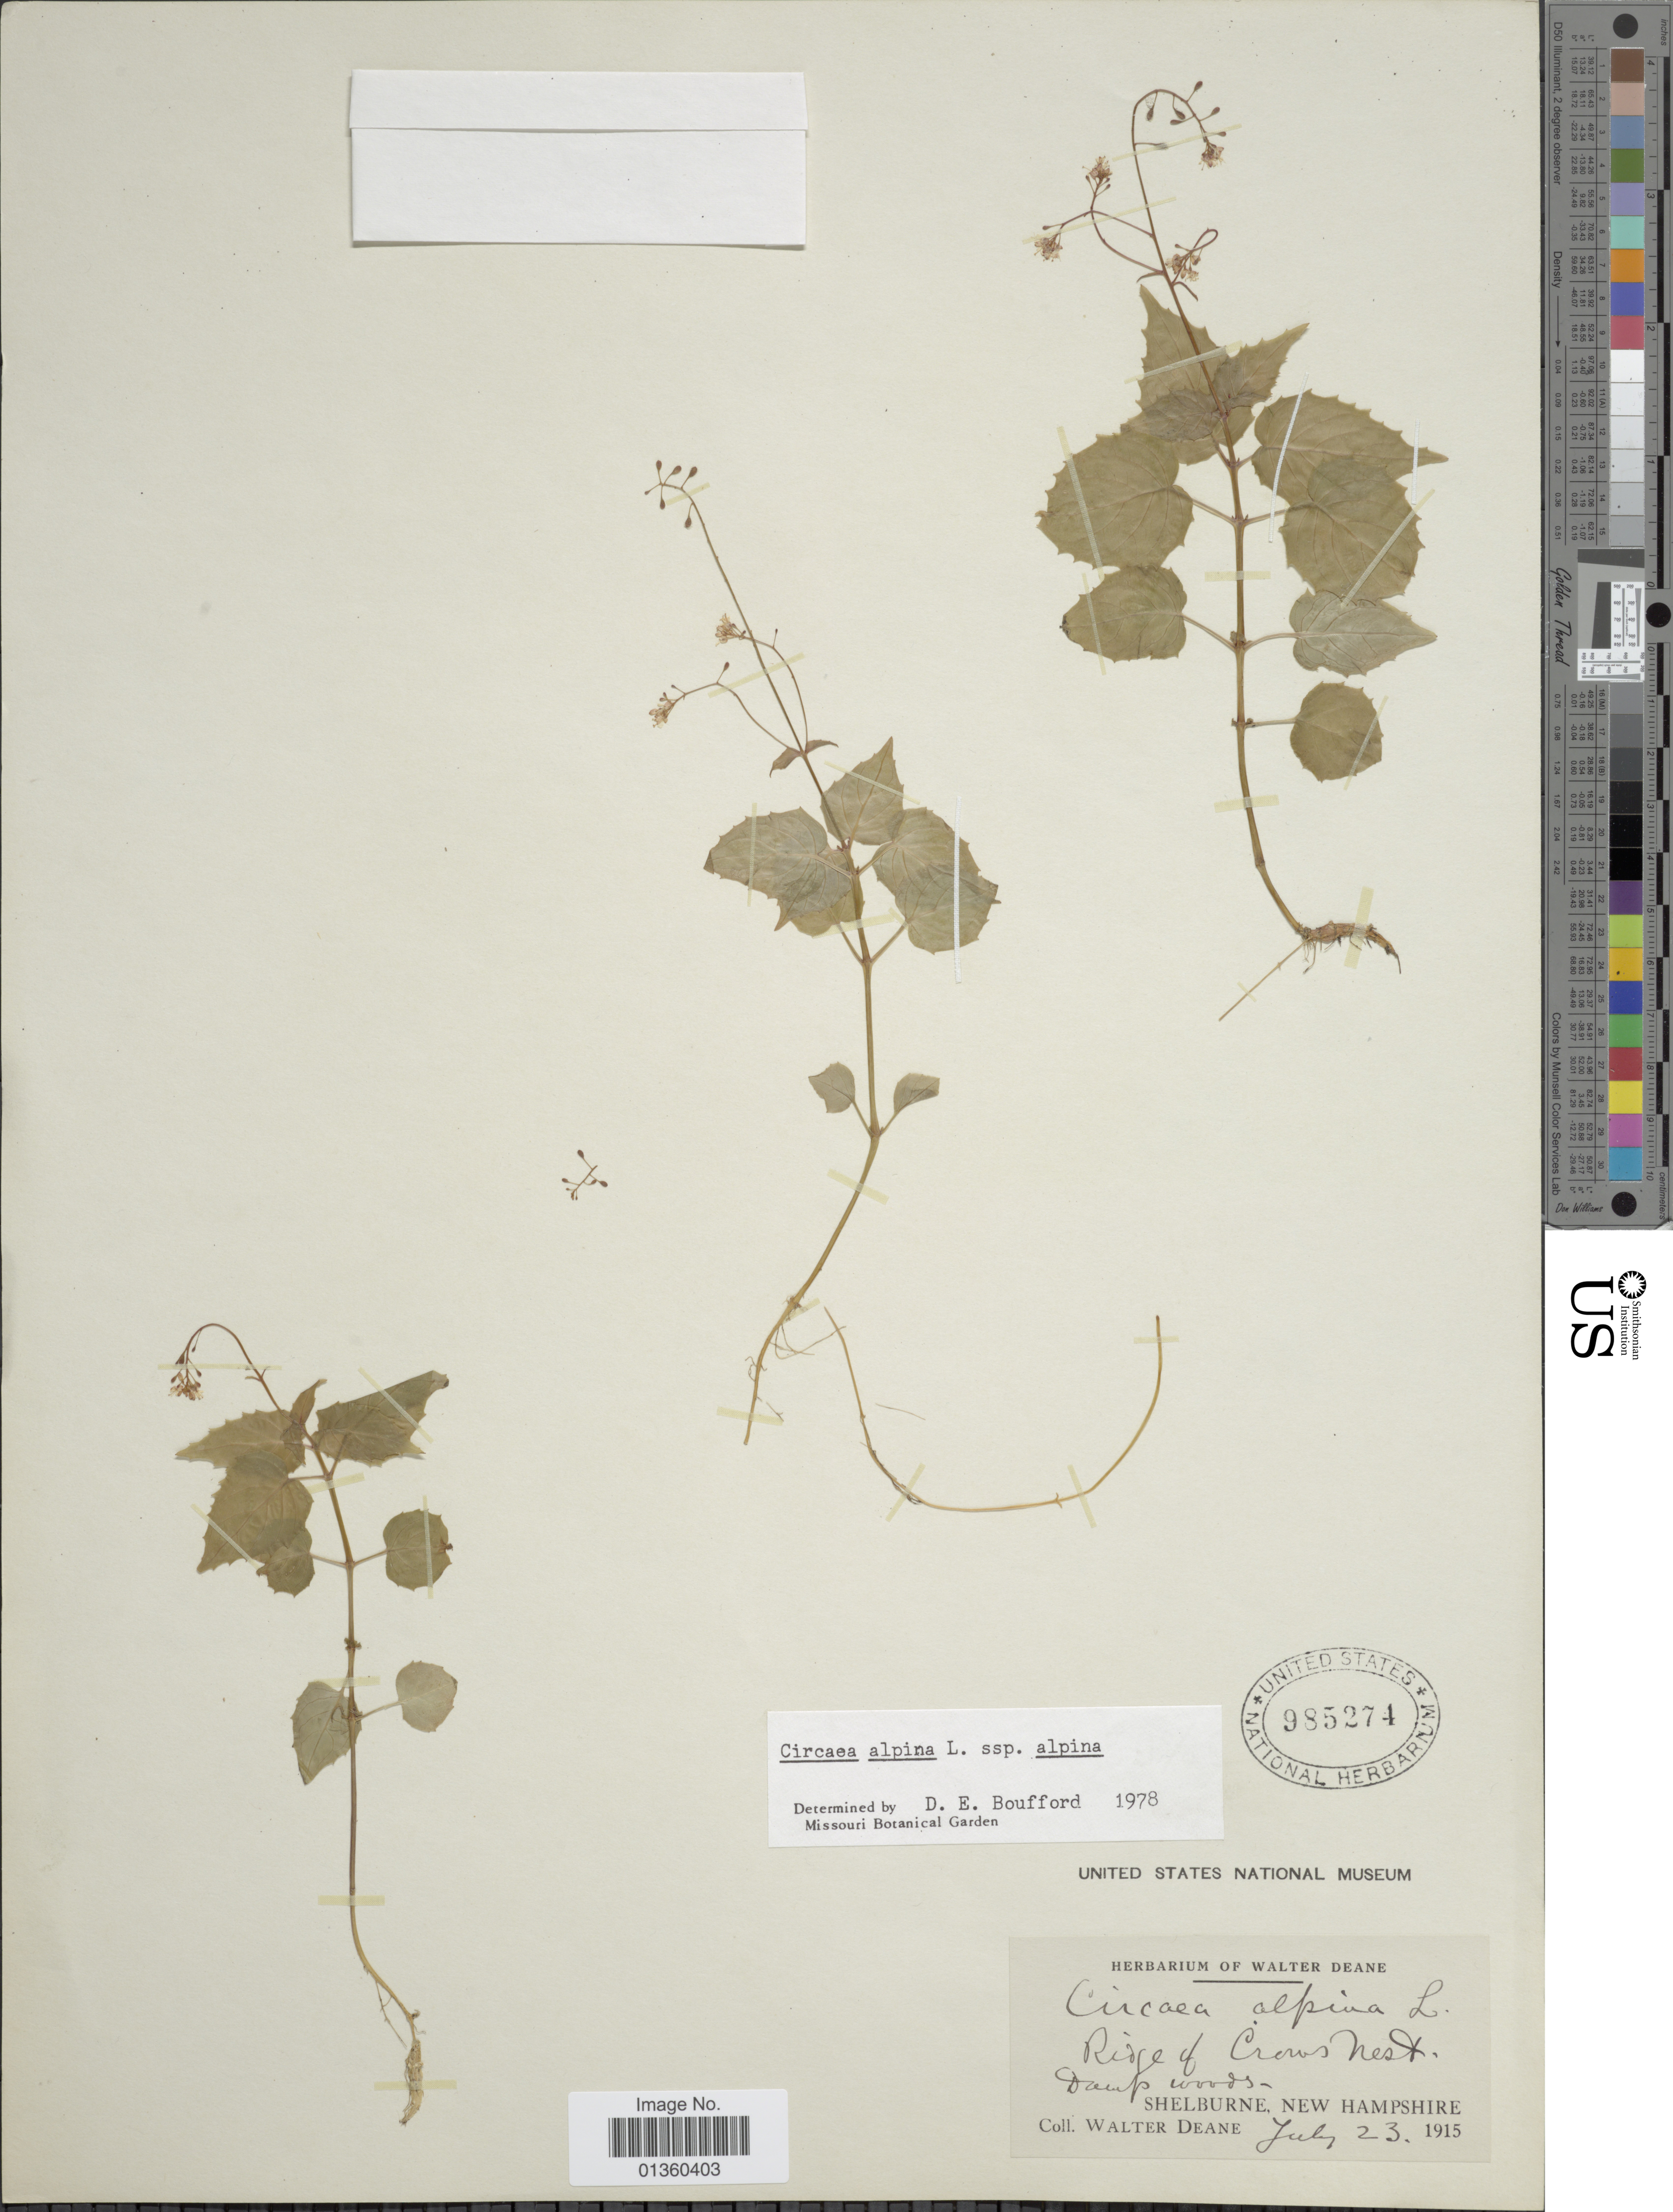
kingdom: Plantae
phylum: Tracheophyta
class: Magnoliopsida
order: Myrtales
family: Onagraceae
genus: Circaea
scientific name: Circaea alpina subsp. alpina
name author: L.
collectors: W. Deane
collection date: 1915-07-23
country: United States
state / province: New Hampshire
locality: Shelburne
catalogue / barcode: US 985274